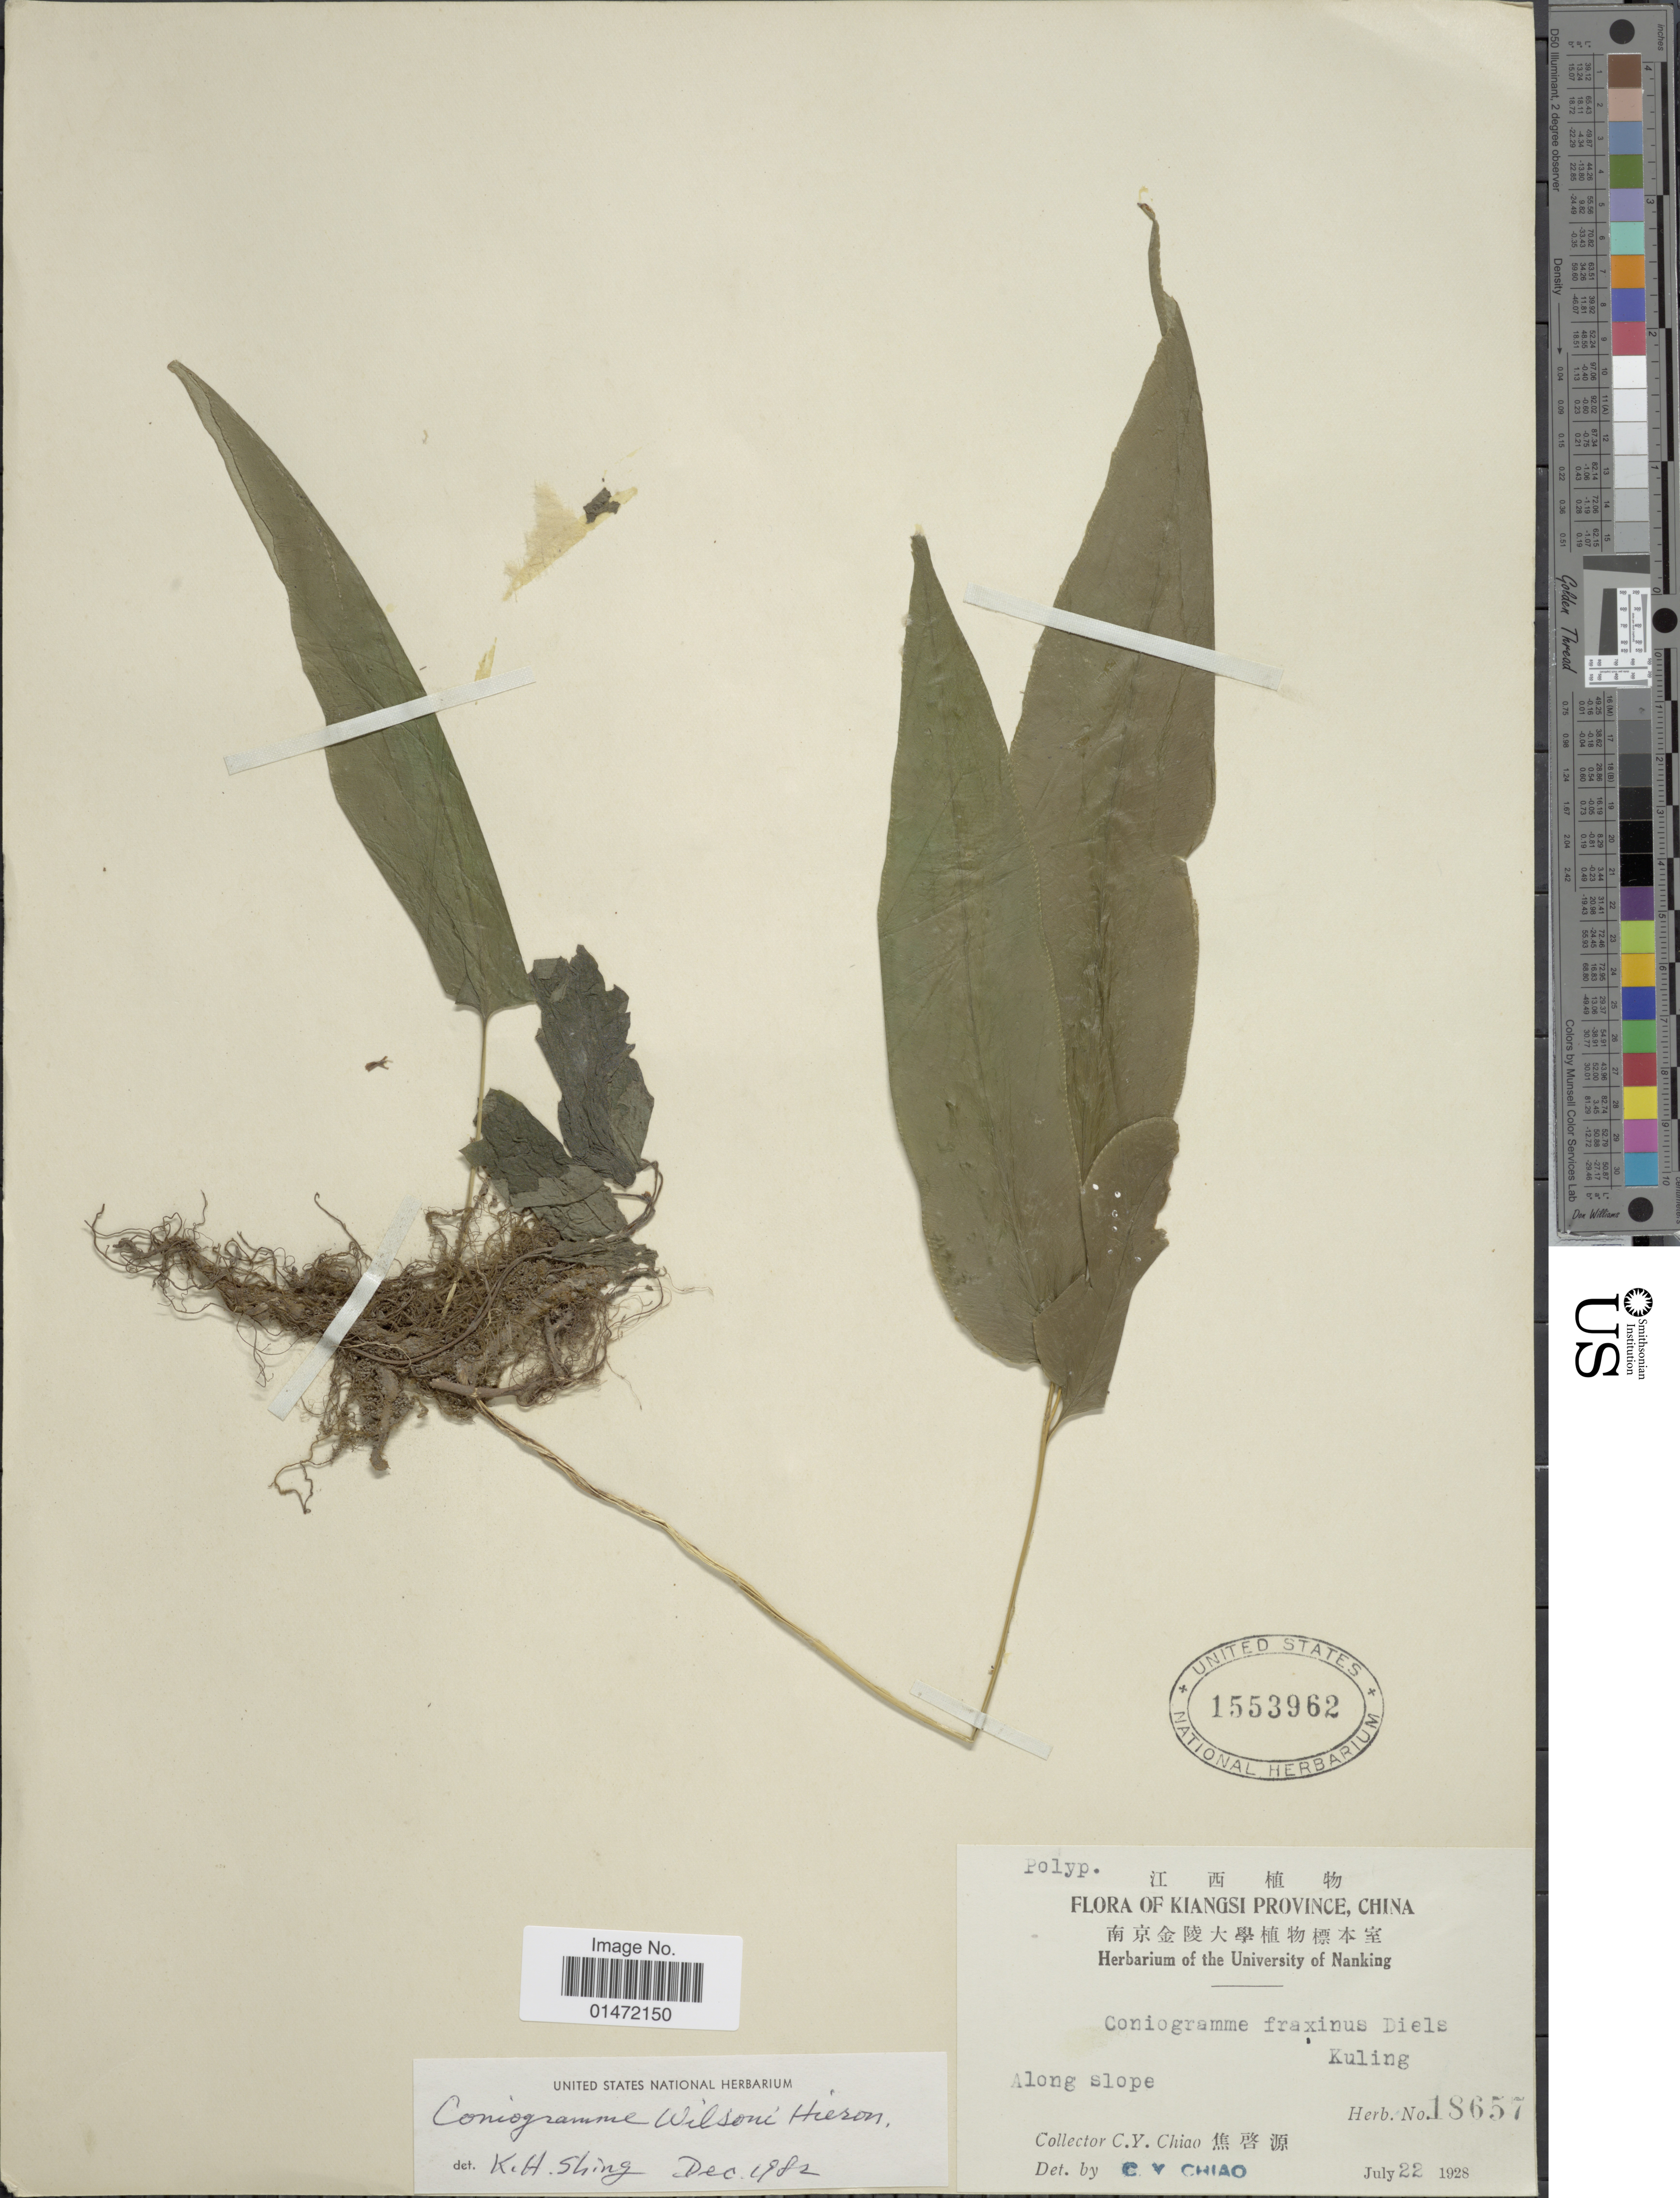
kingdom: Plantae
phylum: Tracheophyta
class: Polypodiopsida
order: Polypodiales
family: Pteridaceae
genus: Coniogramme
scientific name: Coniogramme wilsonii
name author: Hieron.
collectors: C. Y. Chiao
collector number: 18657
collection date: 1928-07-22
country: China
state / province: Jiangxi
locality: Kiangsi Province. Along slope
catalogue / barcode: US 1553962